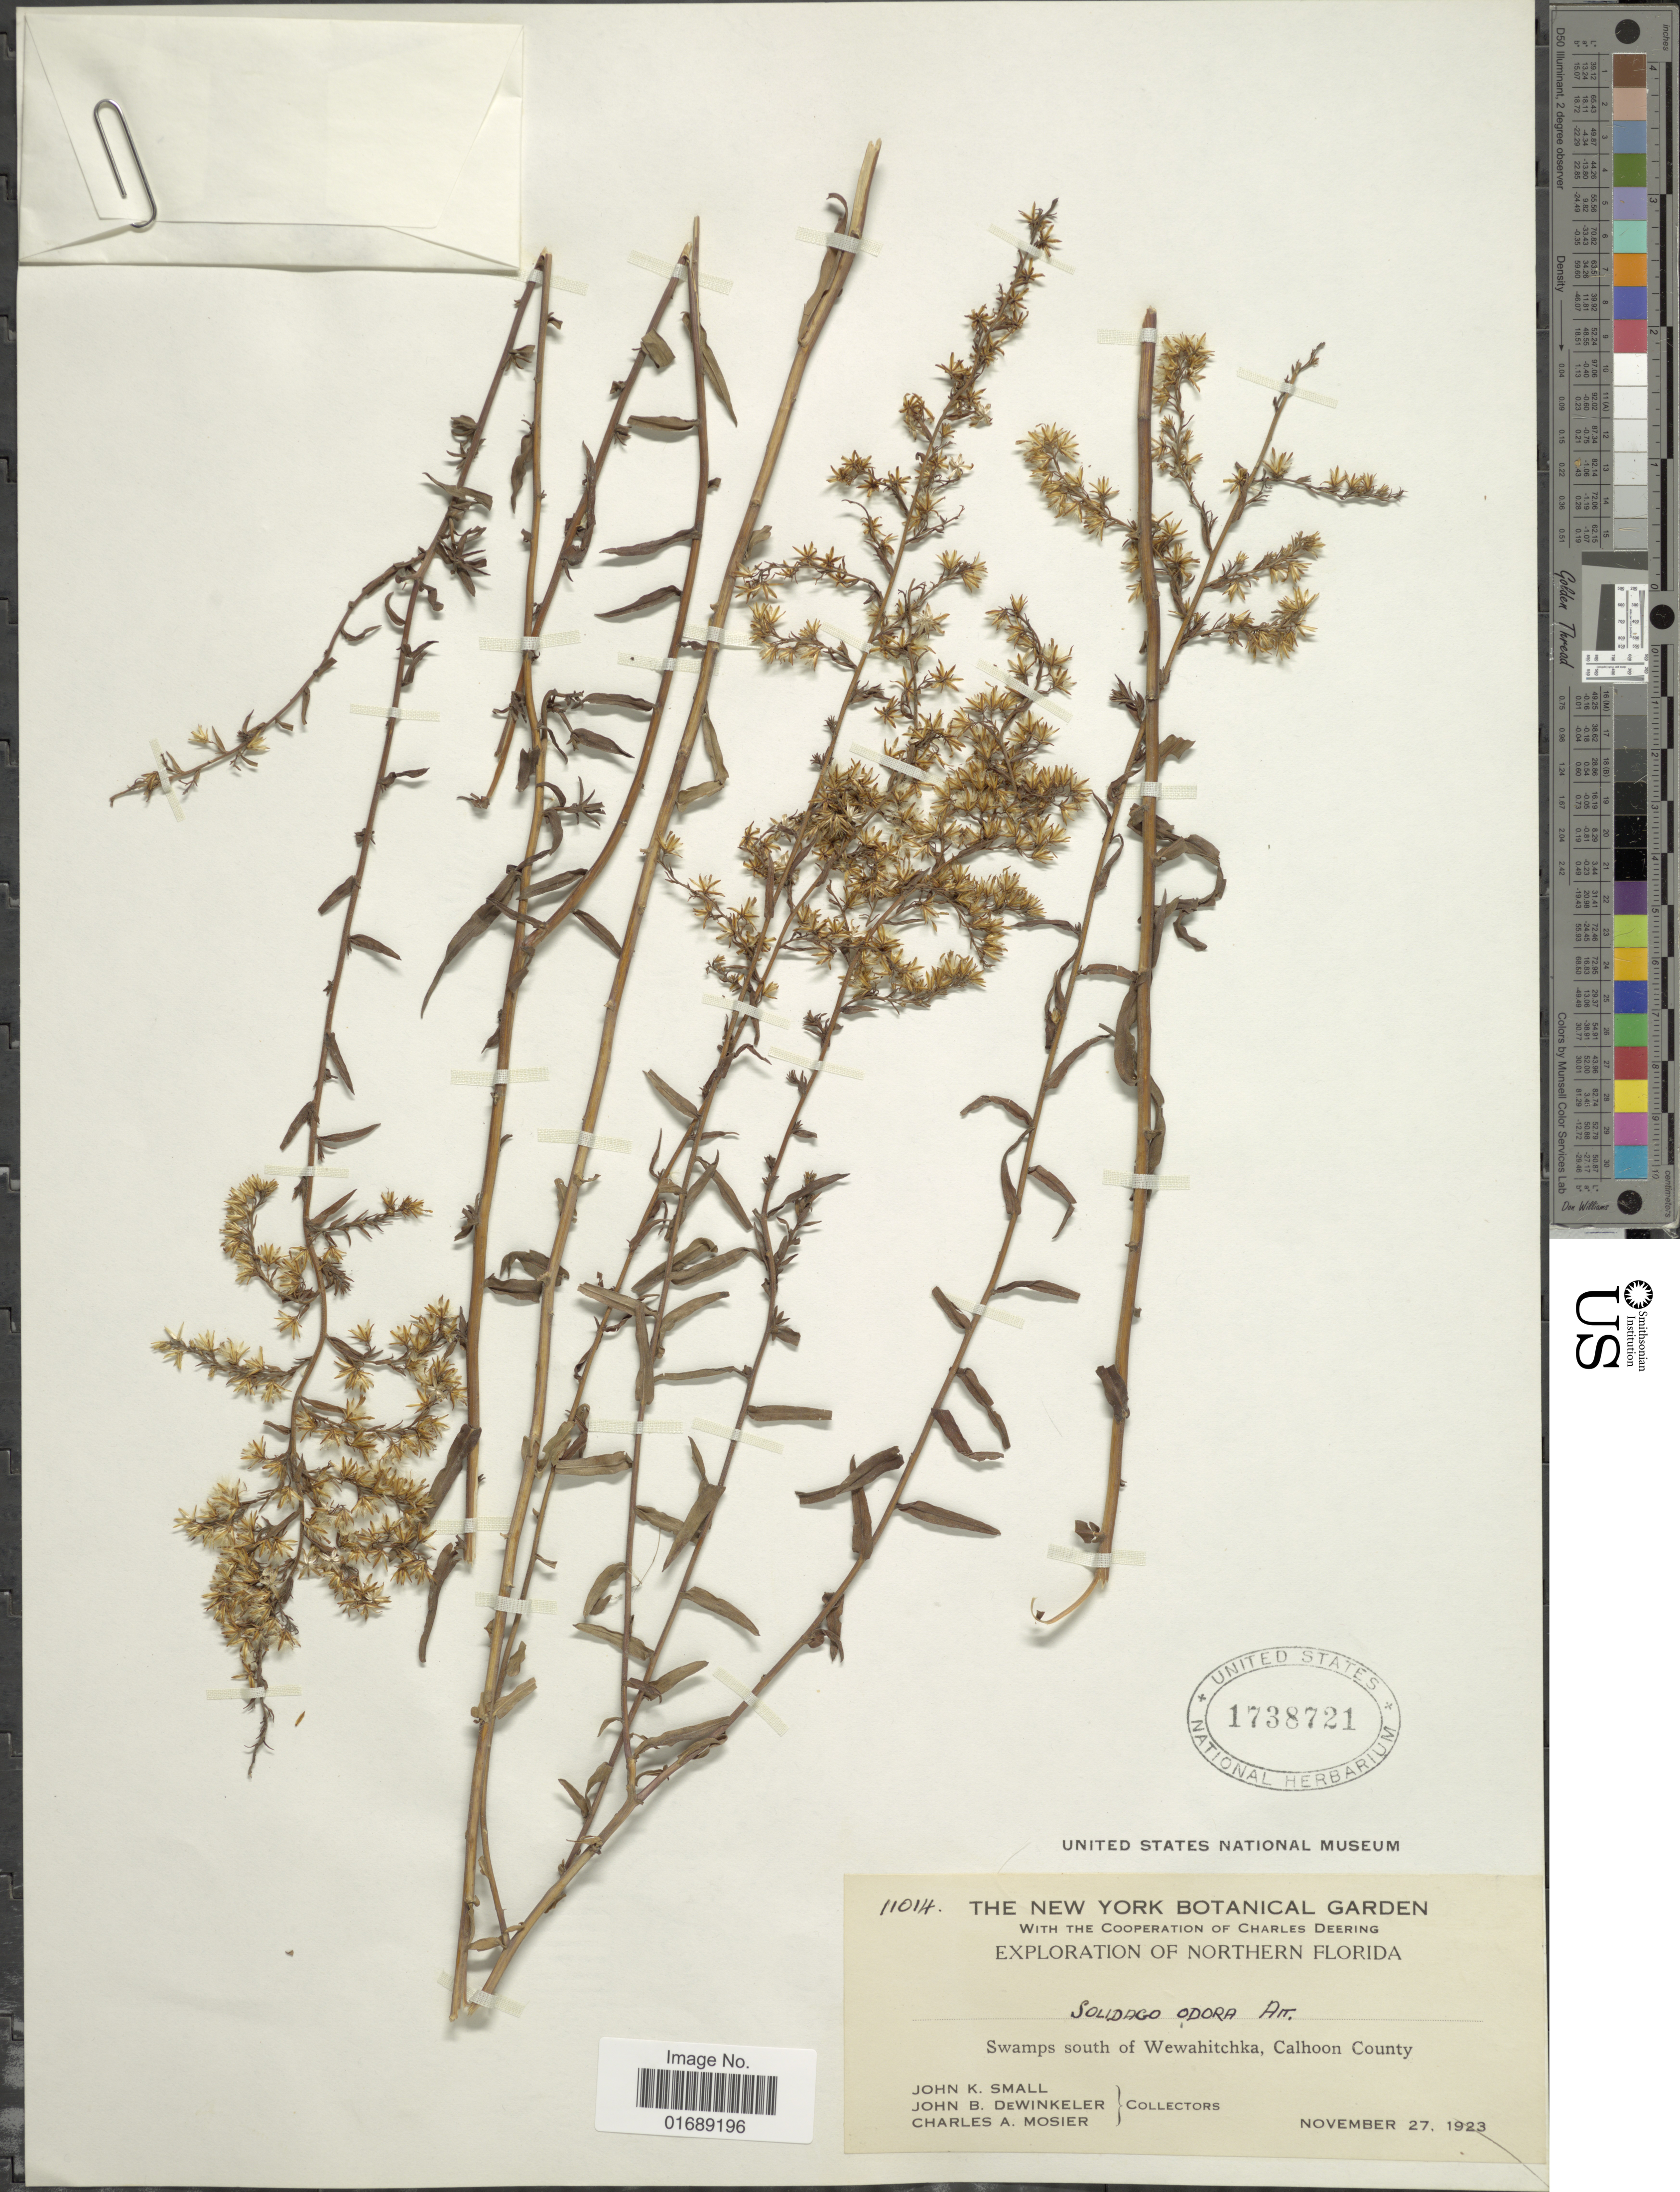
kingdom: Plantae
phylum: Tracheophyta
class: Magnoliopsida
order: Asterales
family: Asteraceae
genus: Solidago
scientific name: Solidago odora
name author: Aiton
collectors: J. K. Small, J. B. Dewinkeler & C. A. Mosier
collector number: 11014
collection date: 1923-11-27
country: United States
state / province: Florida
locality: Northern Florida, Swamps south of Wewahitchka, Calhoon County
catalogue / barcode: US 1738721